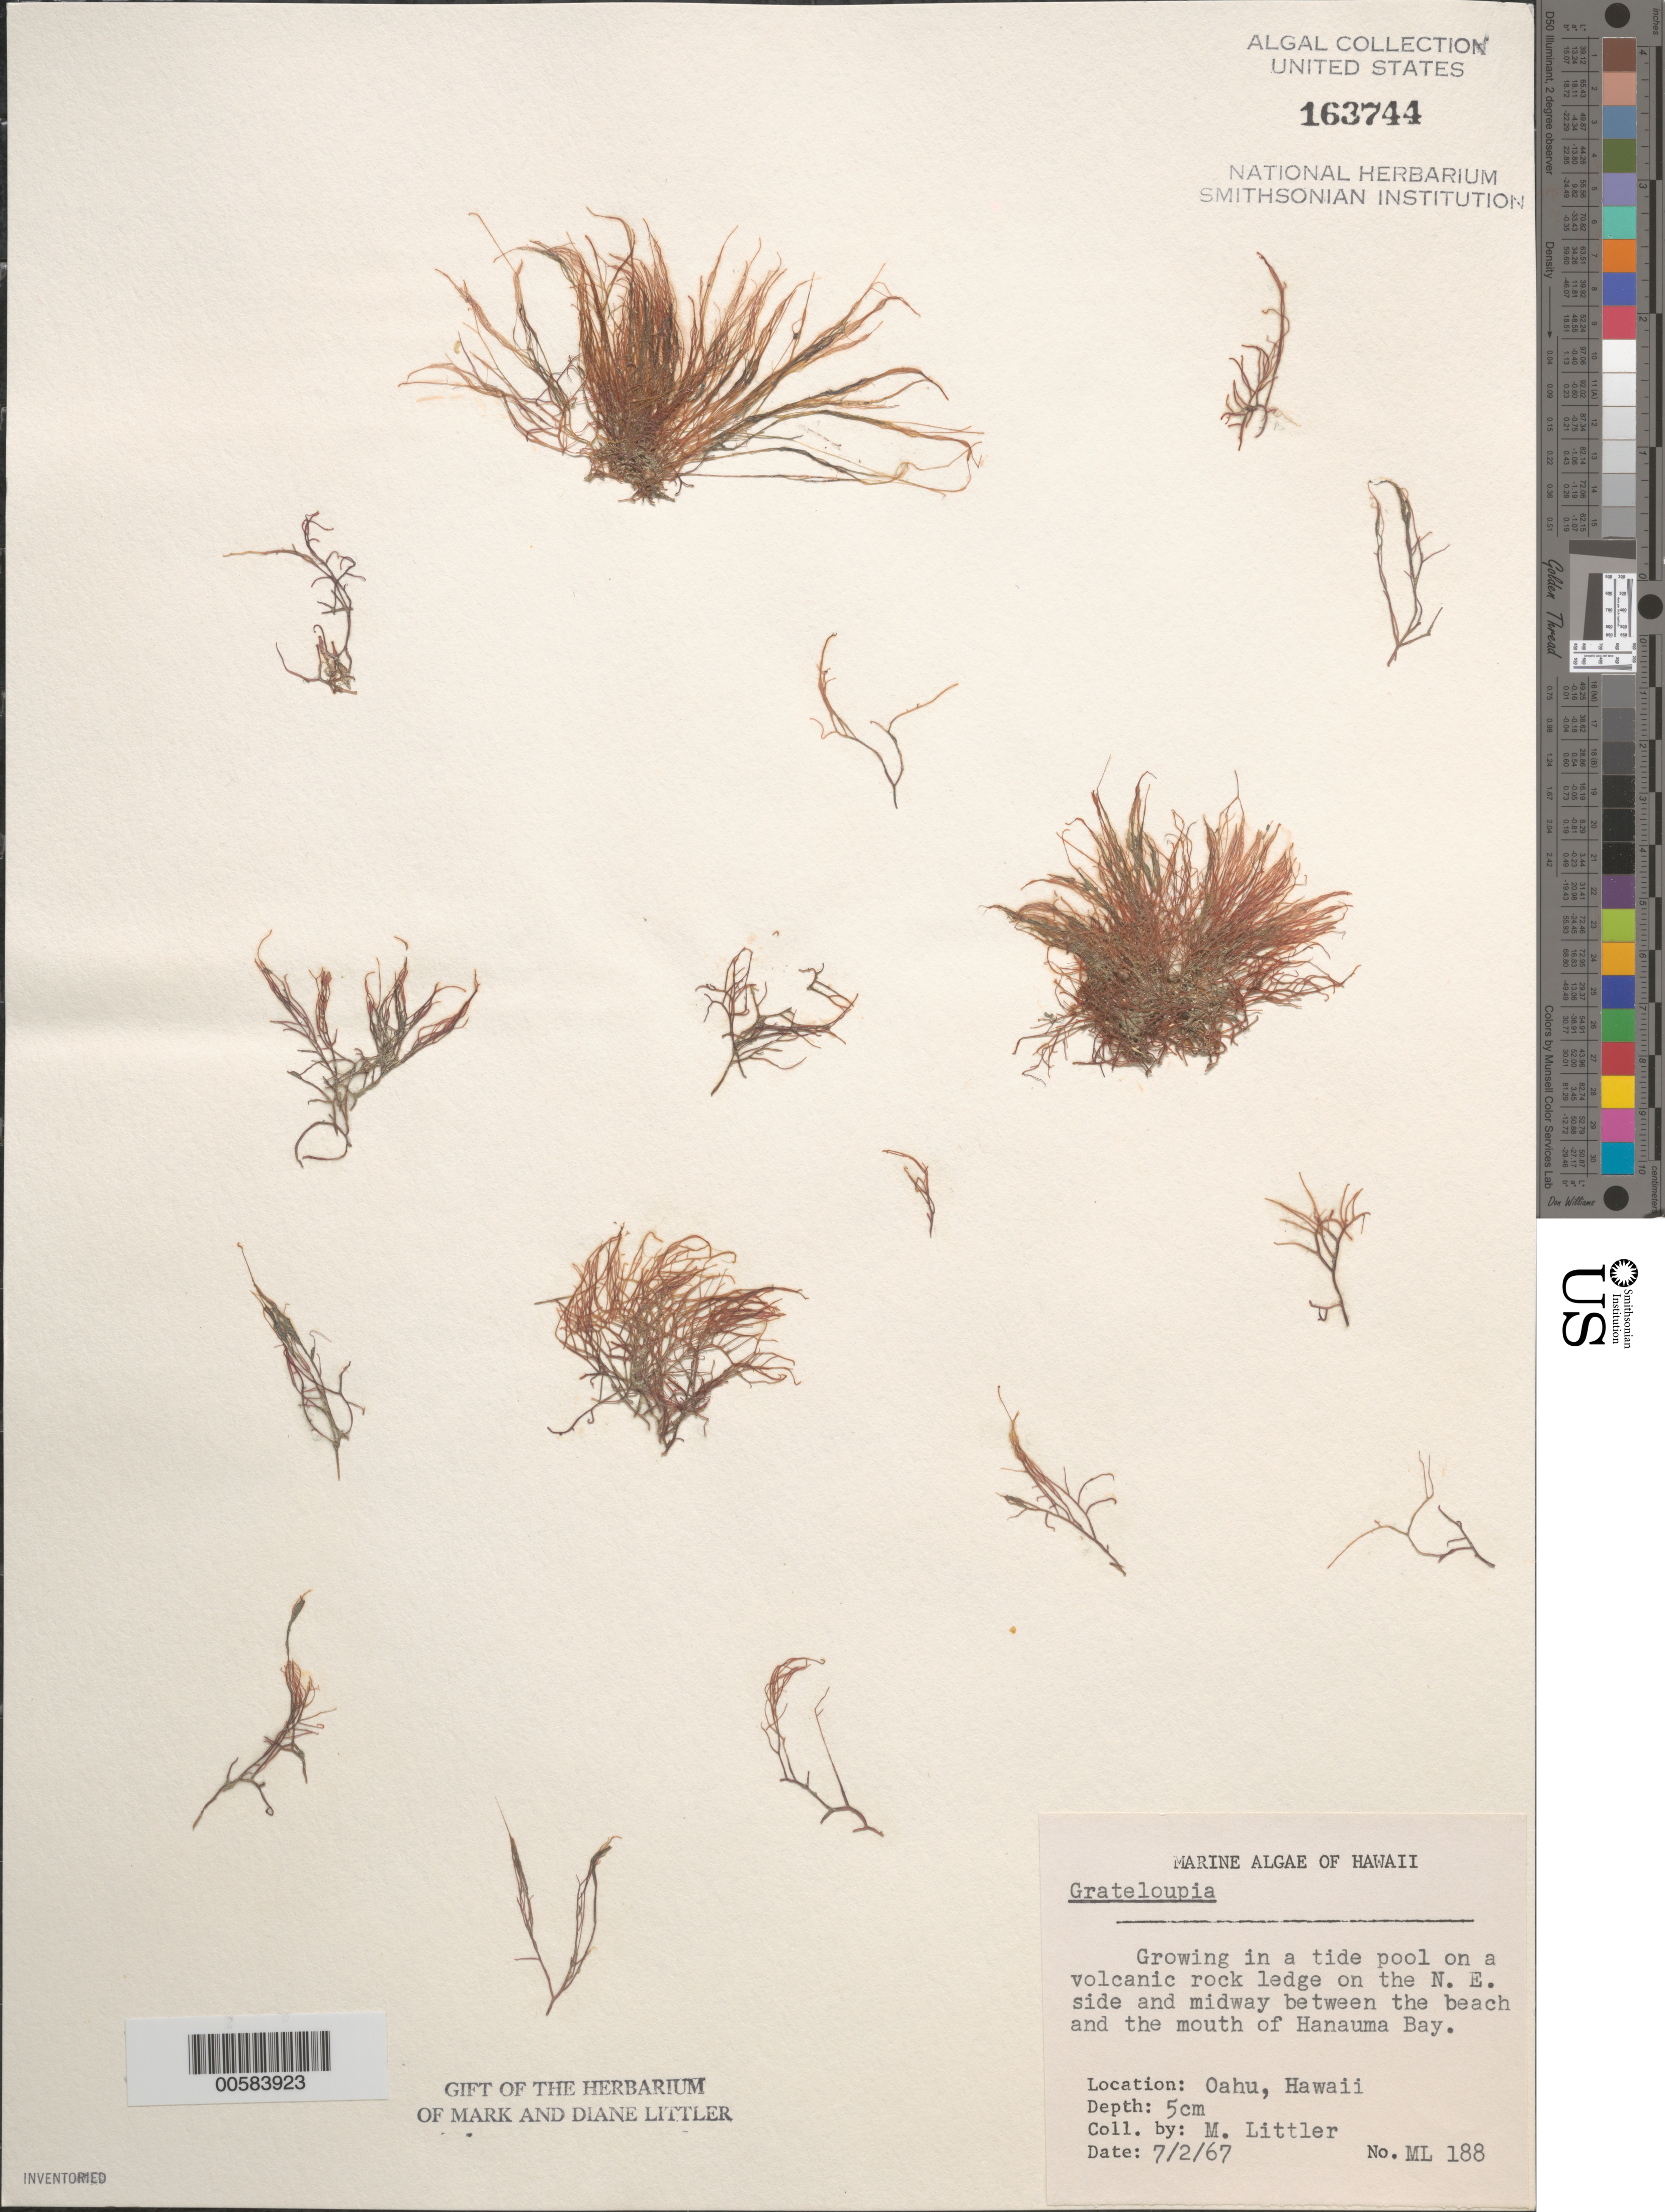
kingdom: Plantae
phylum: Rhodophyta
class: Florideophyceae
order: Halymeniales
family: Halymeniaceae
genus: Grateloupia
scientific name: Grateloupia sp.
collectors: M. M. Littler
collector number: ML 188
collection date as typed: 02 Jul 1967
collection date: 1967-07-02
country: United States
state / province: Hawaii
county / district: Honolulu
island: Oahu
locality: Hanauma Bay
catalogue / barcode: US 163744